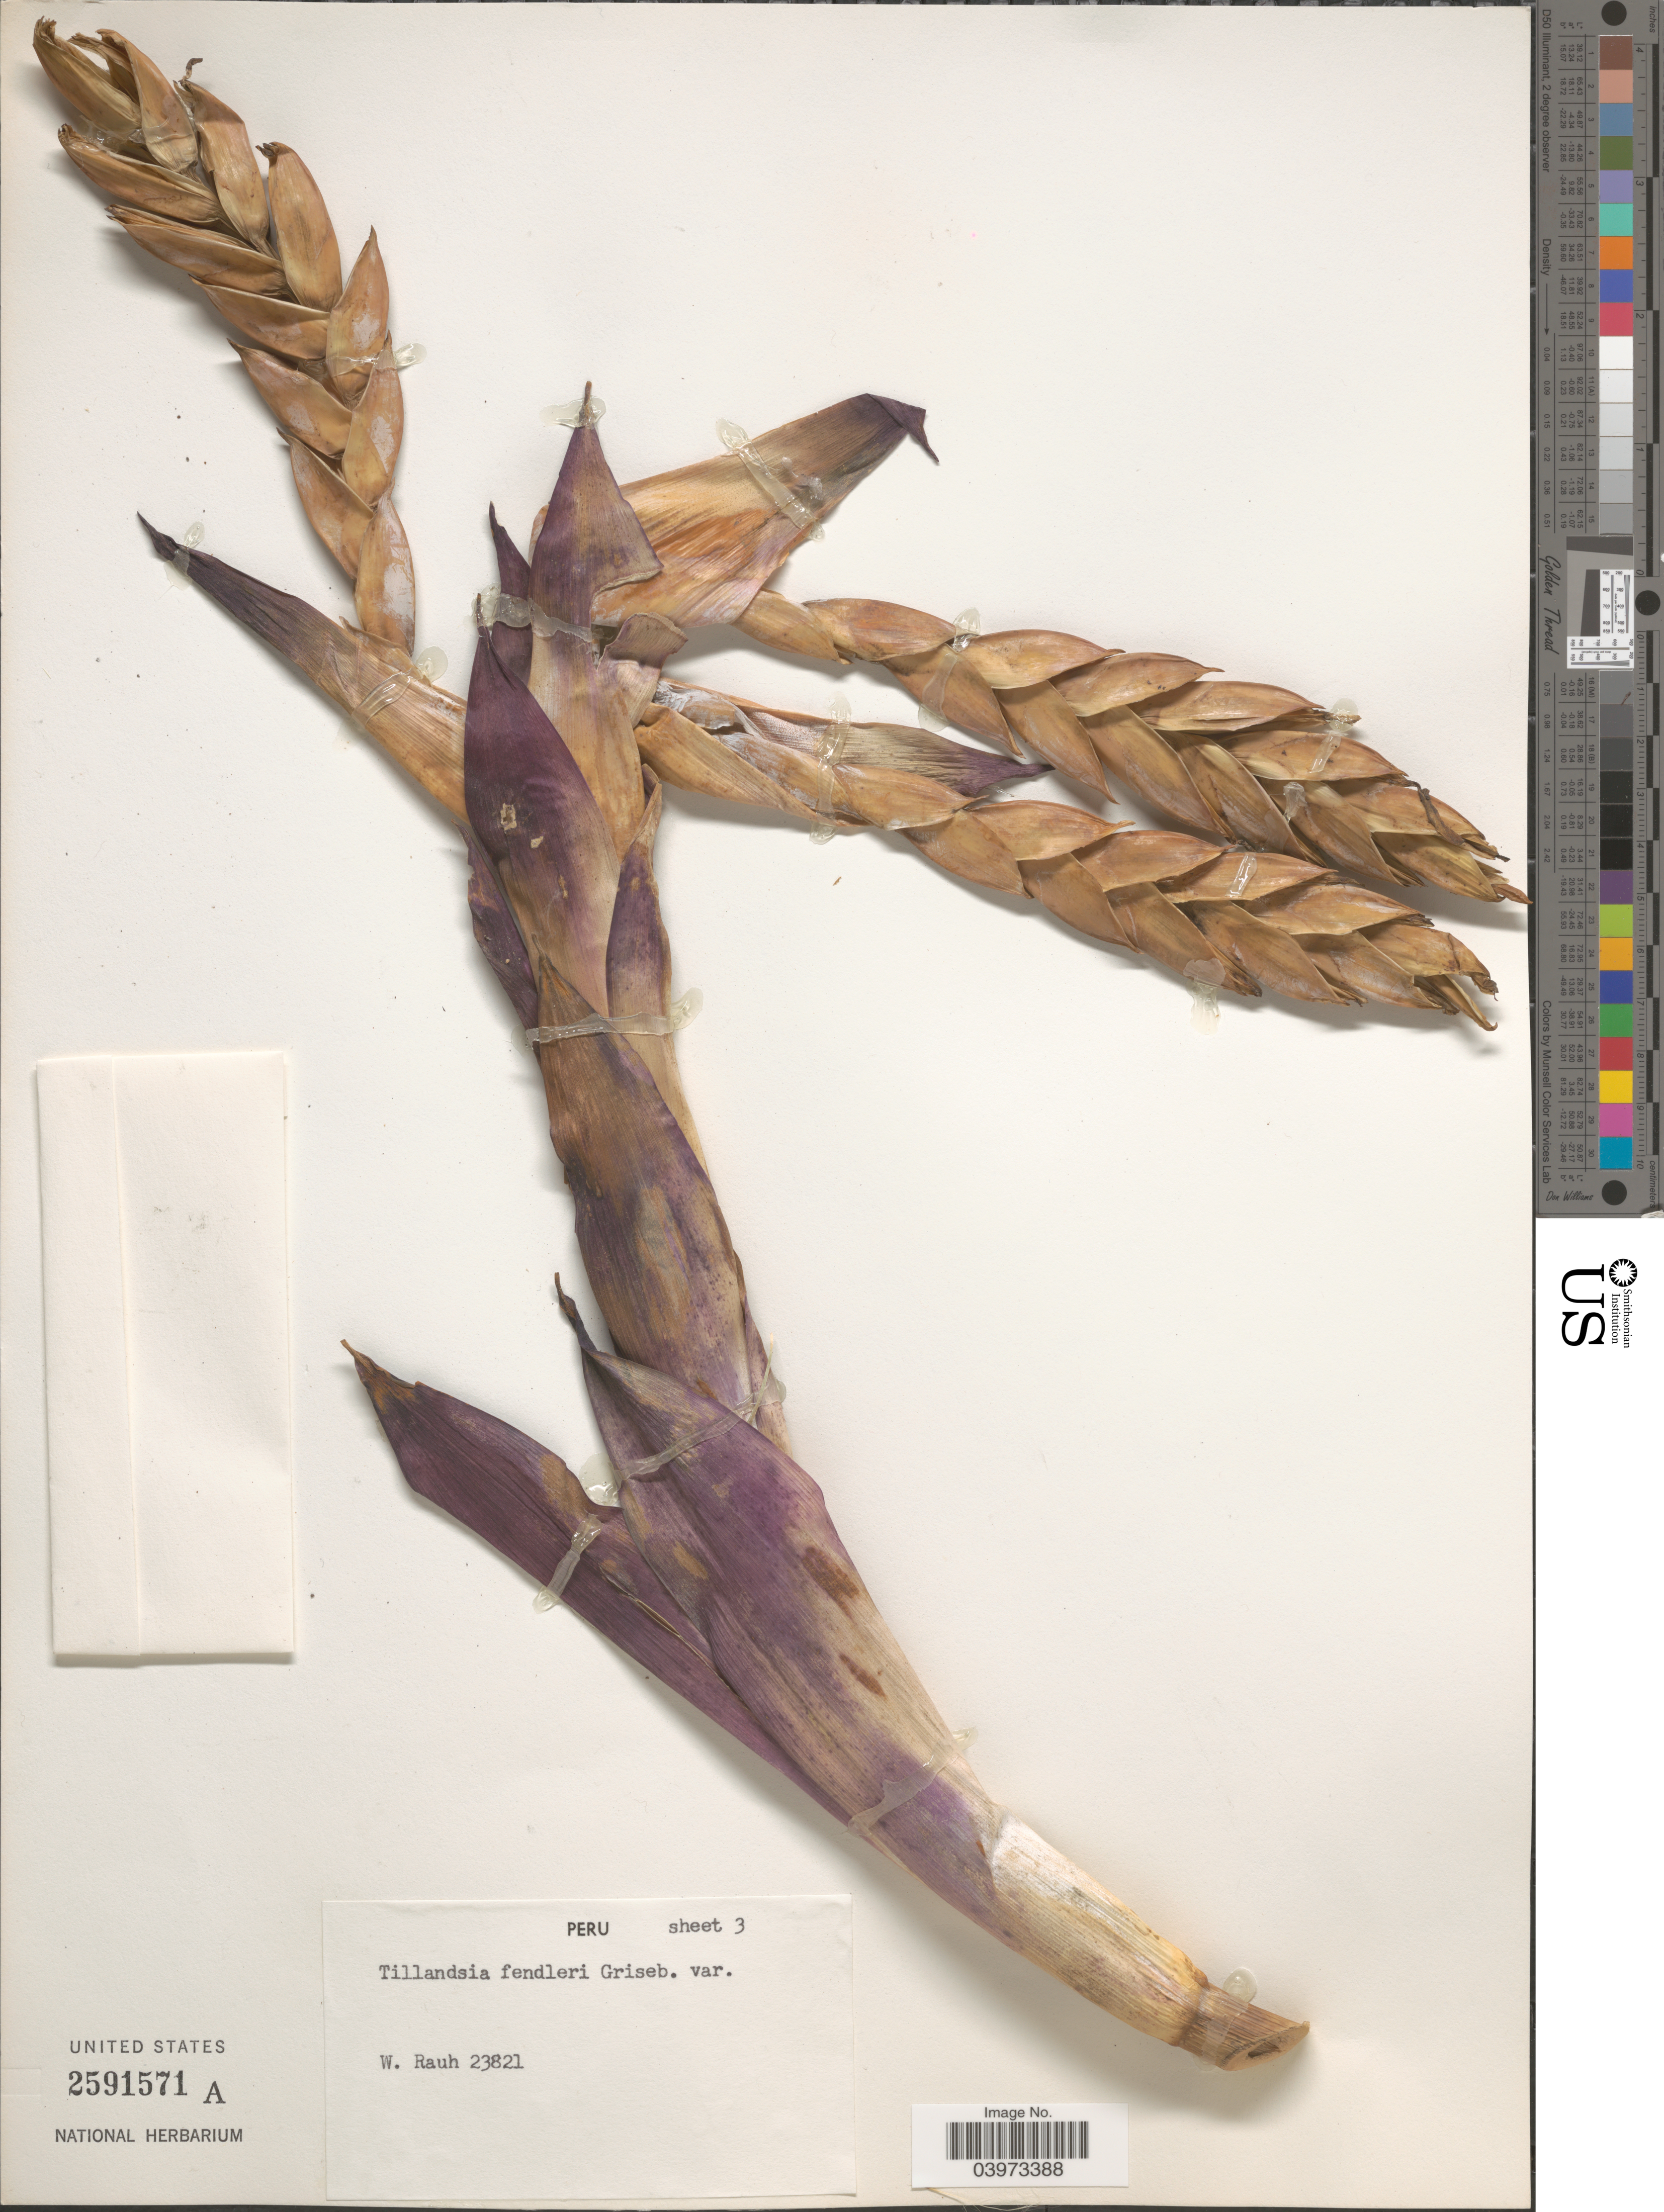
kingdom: Plantae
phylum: Tracheophyta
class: Liliopsida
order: Poales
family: Bromeliaceae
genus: Tillandsia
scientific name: Tillandsia fendleri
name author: Griseb.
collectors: W. Rauh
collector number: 23821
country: Peru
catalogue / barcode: US 2591571A